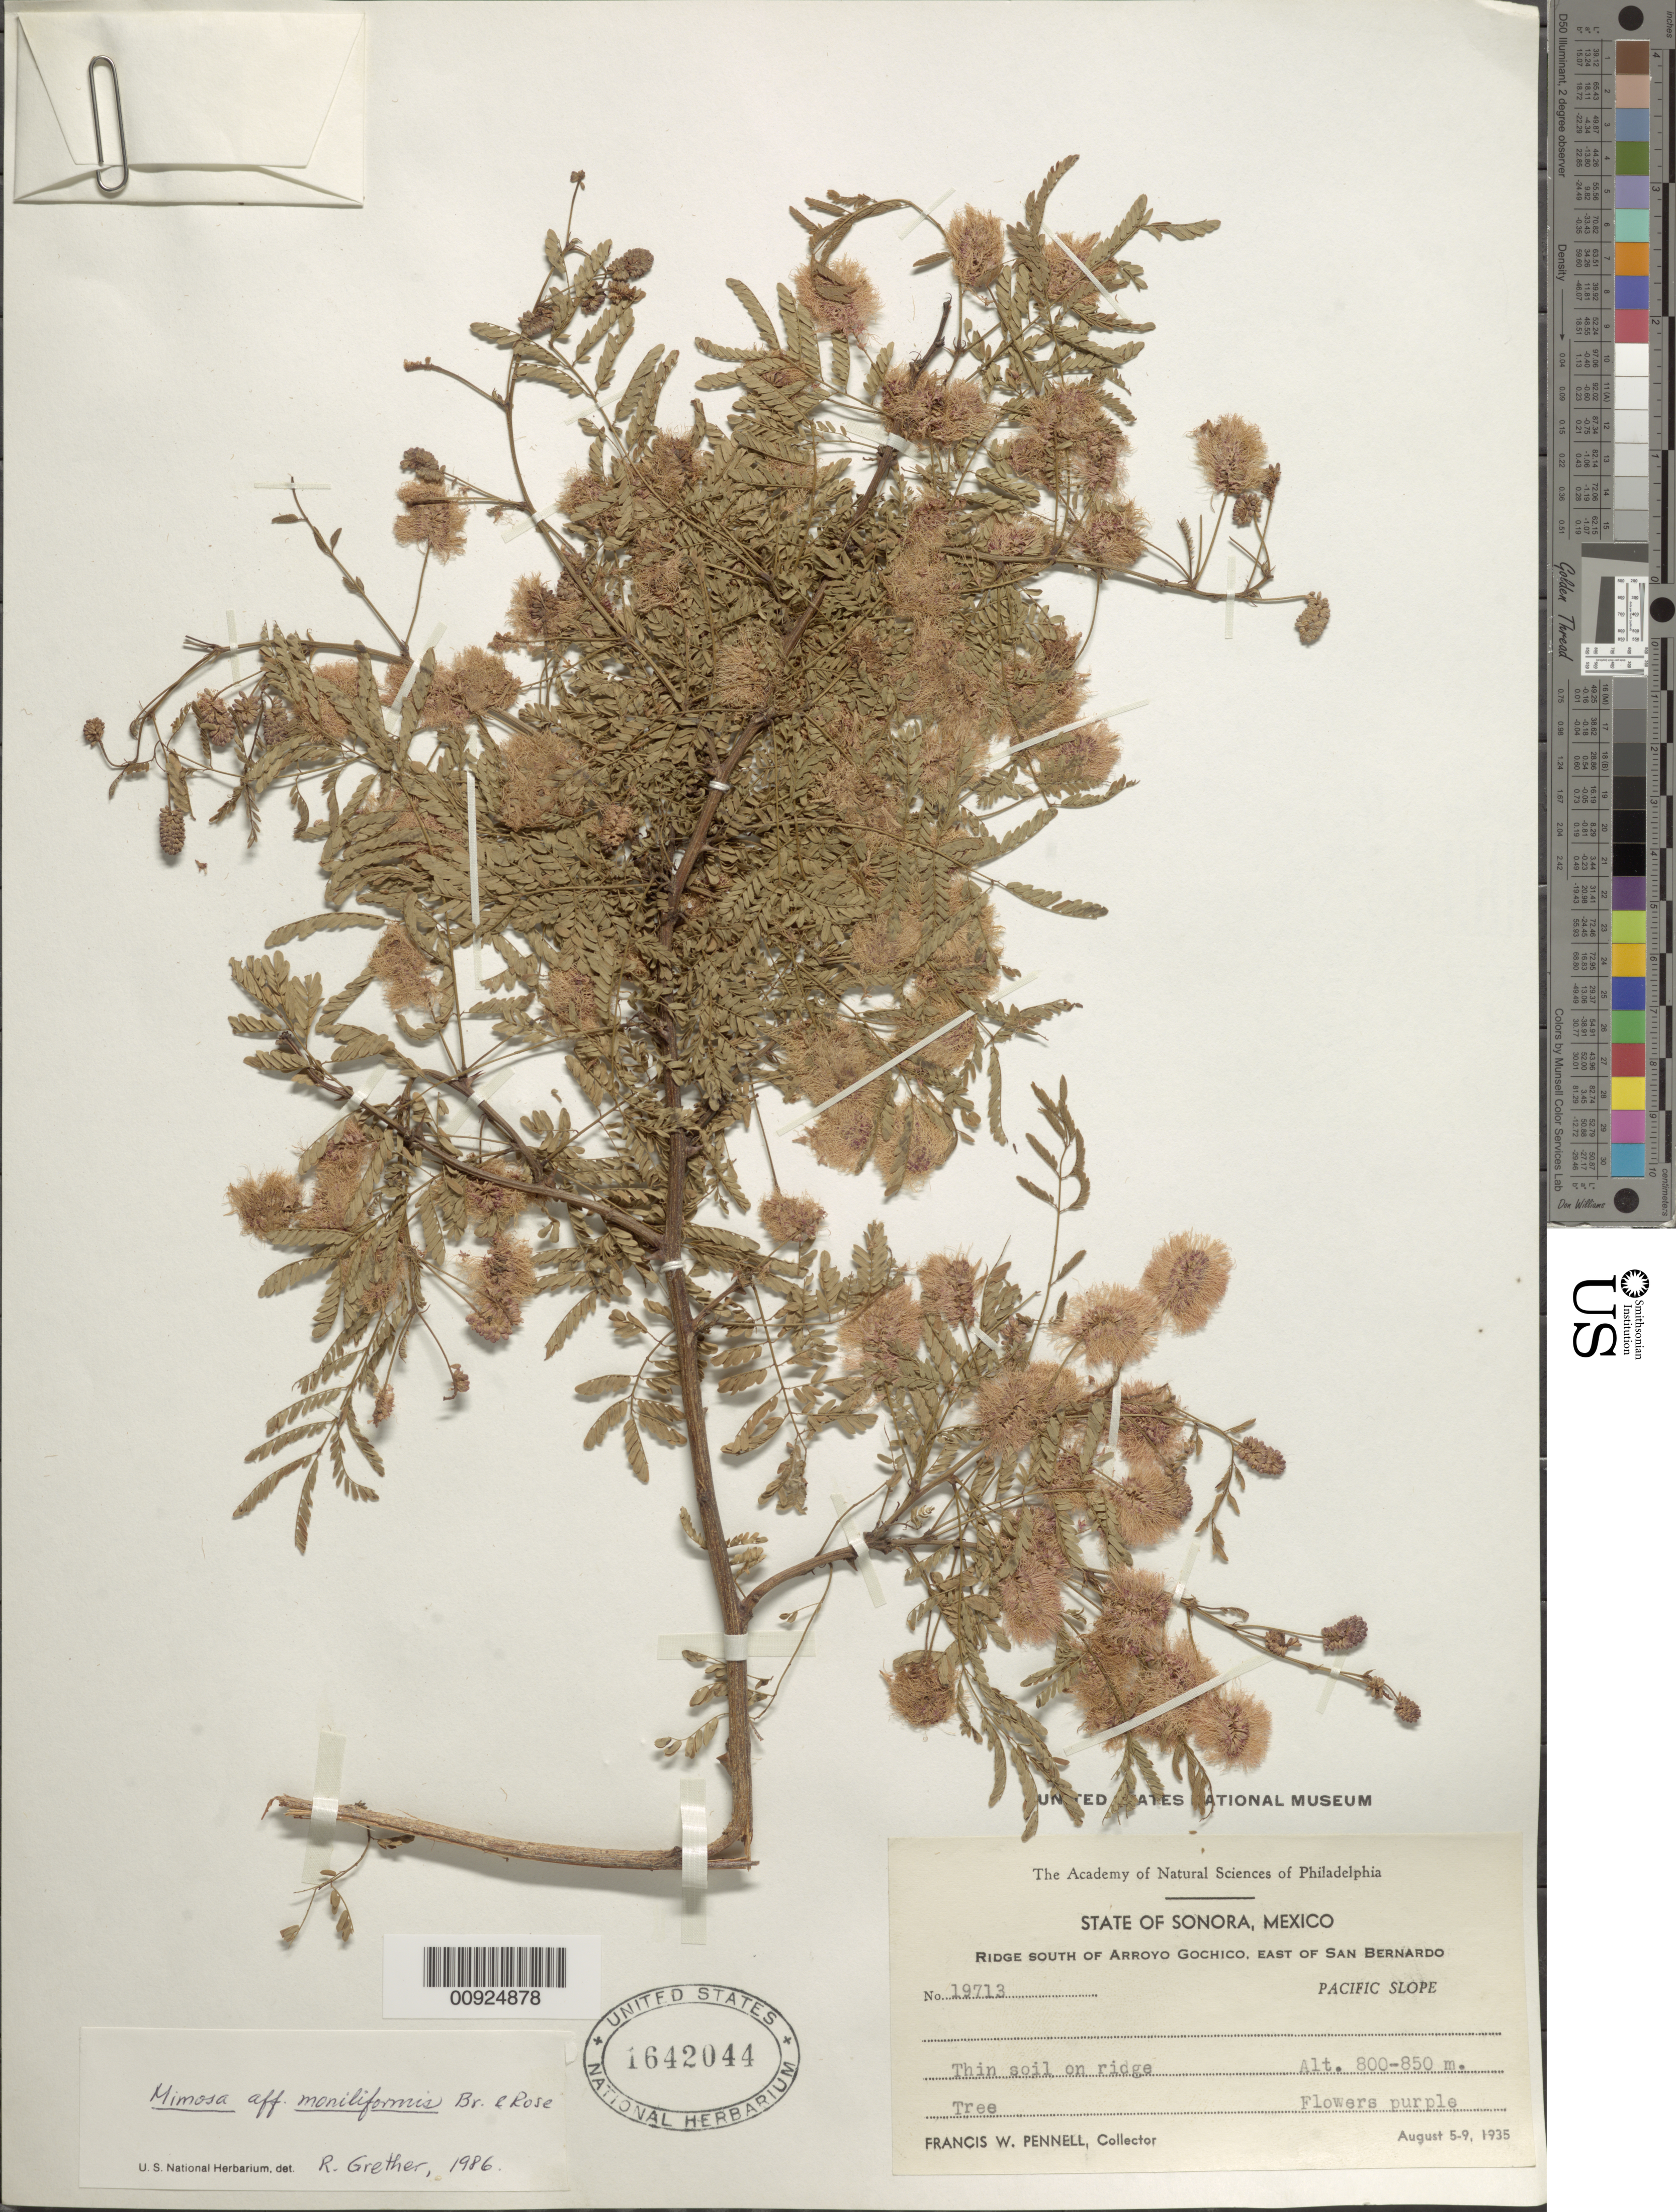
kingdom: Plantae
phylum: Tracheophyta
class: Magnoliopsida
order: Fabales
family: Fabaceae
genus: Mimosa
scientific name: Mimosa moniliformis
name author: Britton & Rose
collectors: F. W. Pennell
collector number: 19713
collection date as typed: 05 Aug 1935 to 09 Aug 1935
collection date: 1935-08-05/1935-08-09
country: Mexico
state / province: Sonora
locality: Ridge south of Arroyo Gochico, east of San Bernardo. State of Sonora. Pacific Slope.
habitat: Thin soil on ridge.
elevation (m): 850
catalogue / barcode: US 1642044